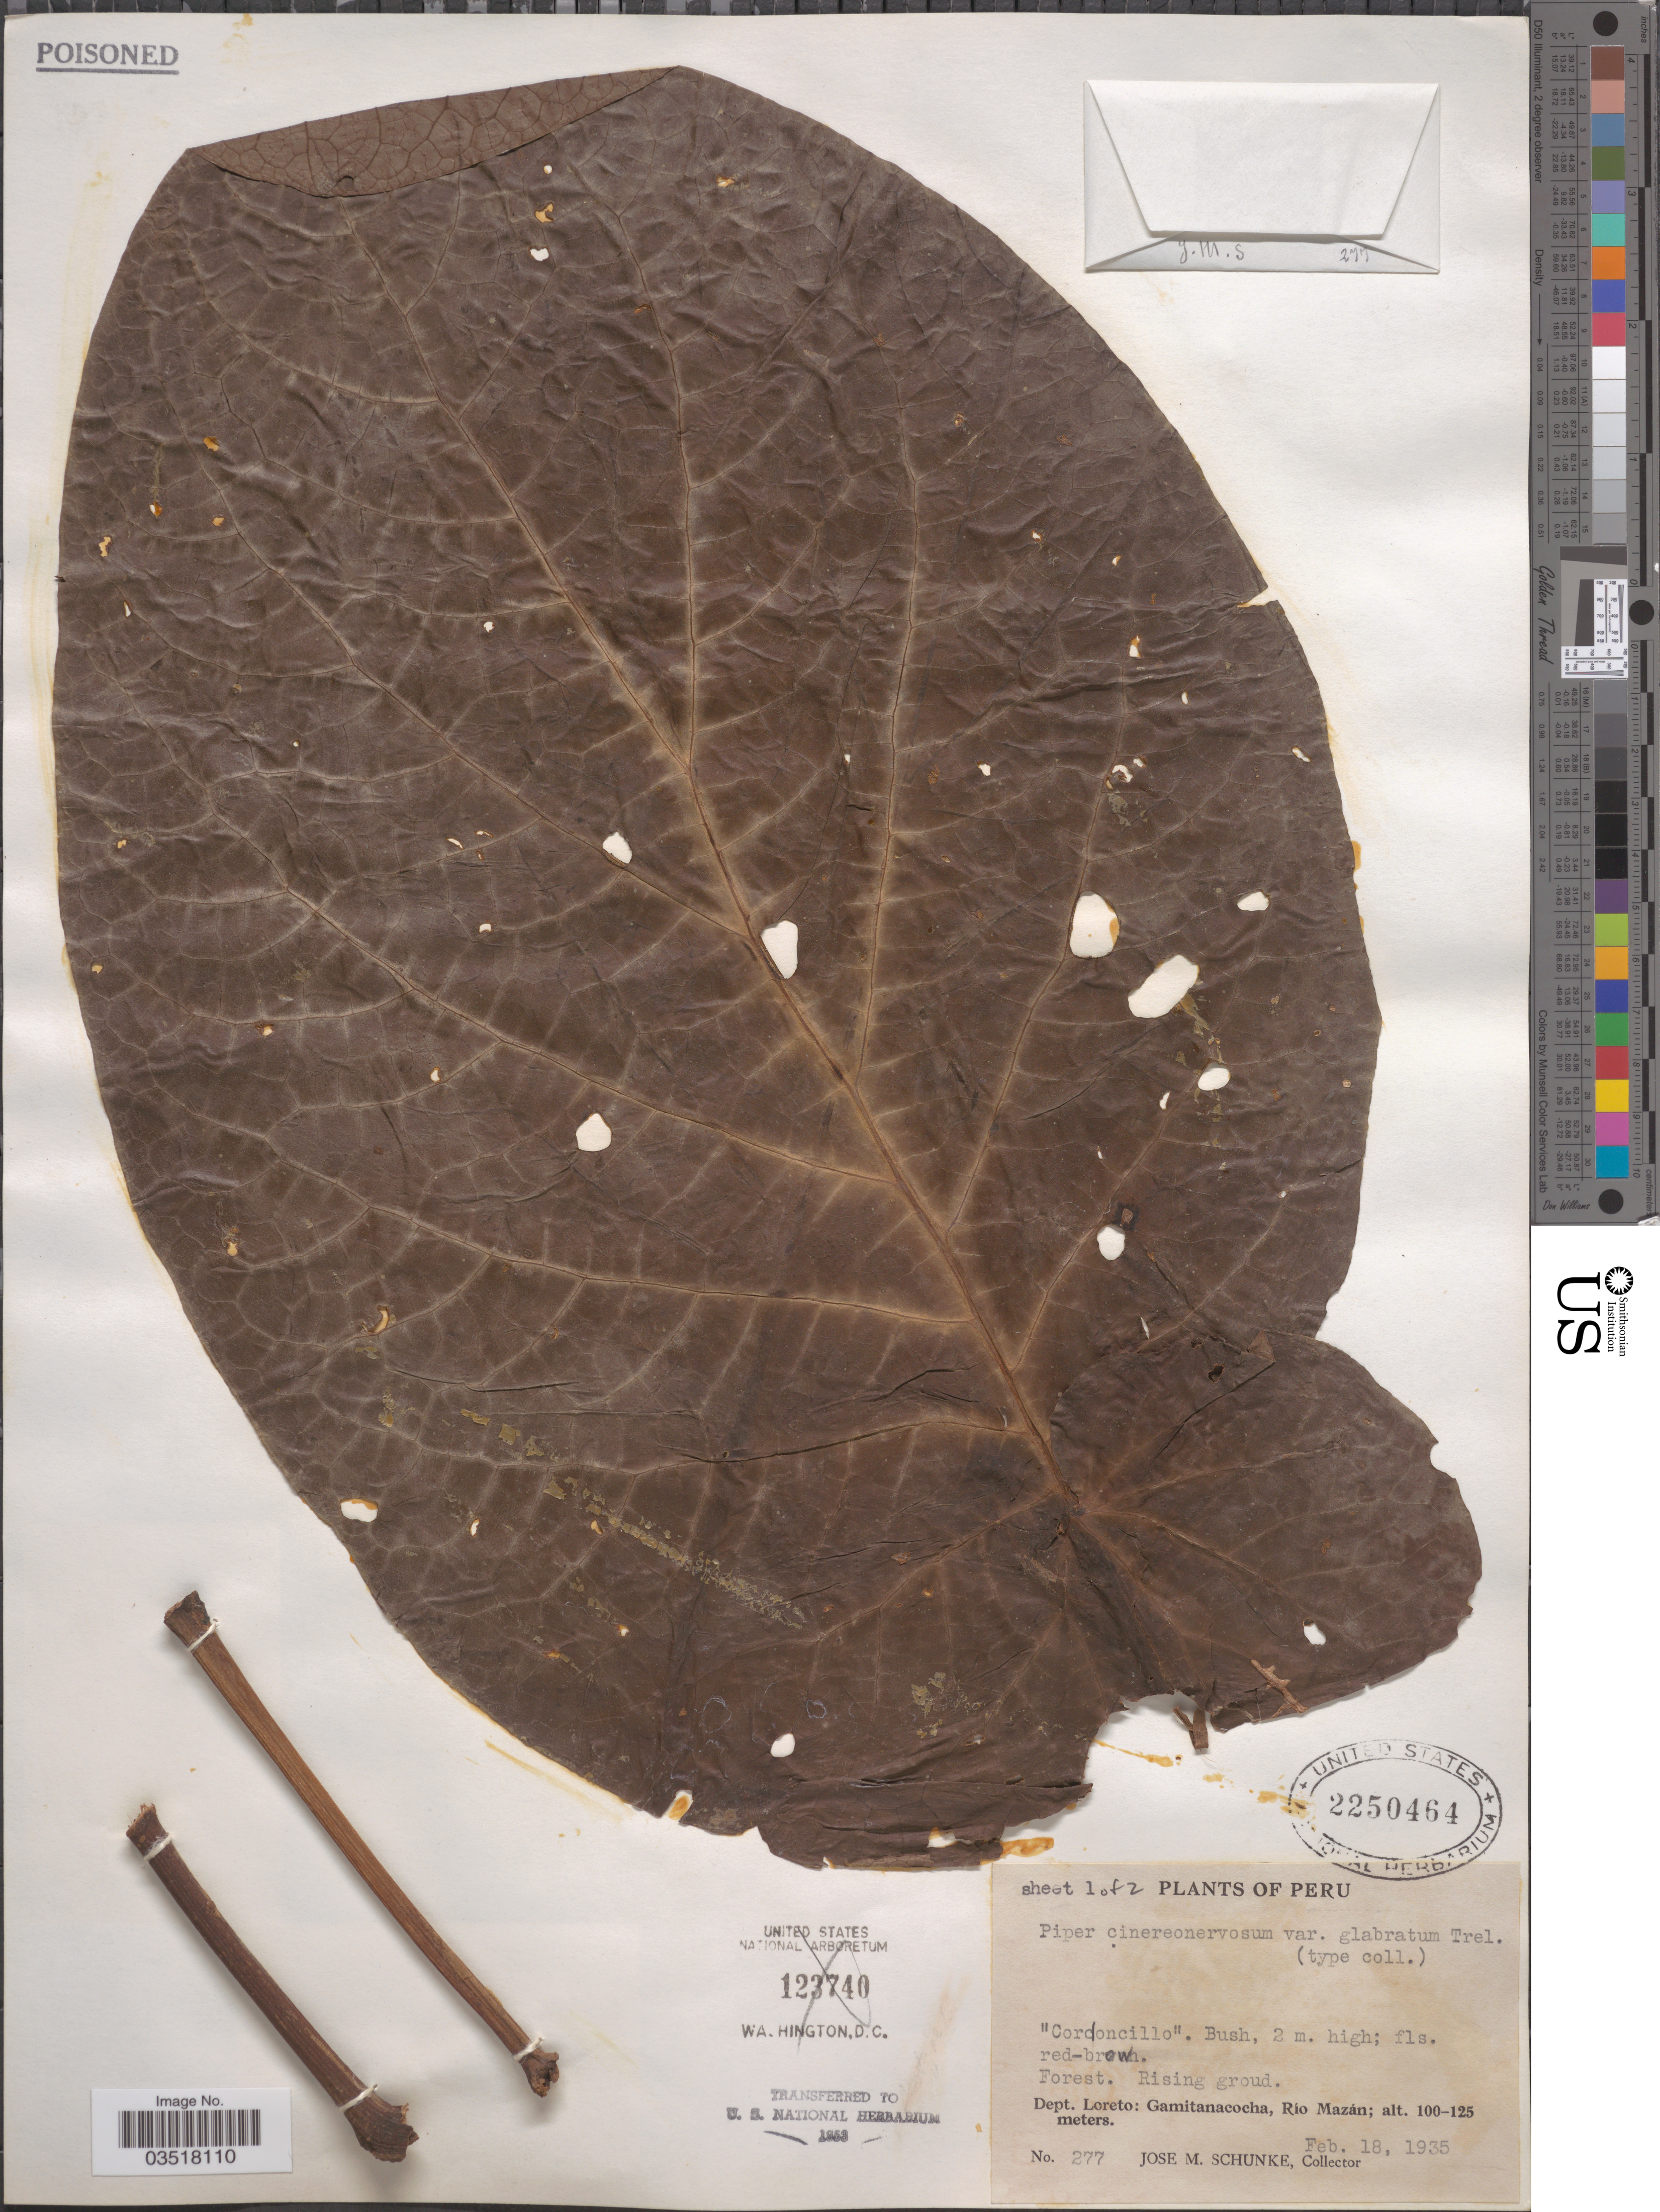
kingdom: Plantae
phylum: Tracheophyta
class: Magnoliopsida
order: Piperales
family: Piperaceae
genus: Piper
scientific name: Piper cinereonervosum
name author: Trel. in J.F. Macbr.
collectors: J. M. Schunke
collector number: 277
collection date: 1935-02-18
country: Peru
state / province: Loreto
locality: Dept. Loreto: Gamitanacocha, Río Mazán.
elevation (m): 100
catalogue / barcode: US 2250464